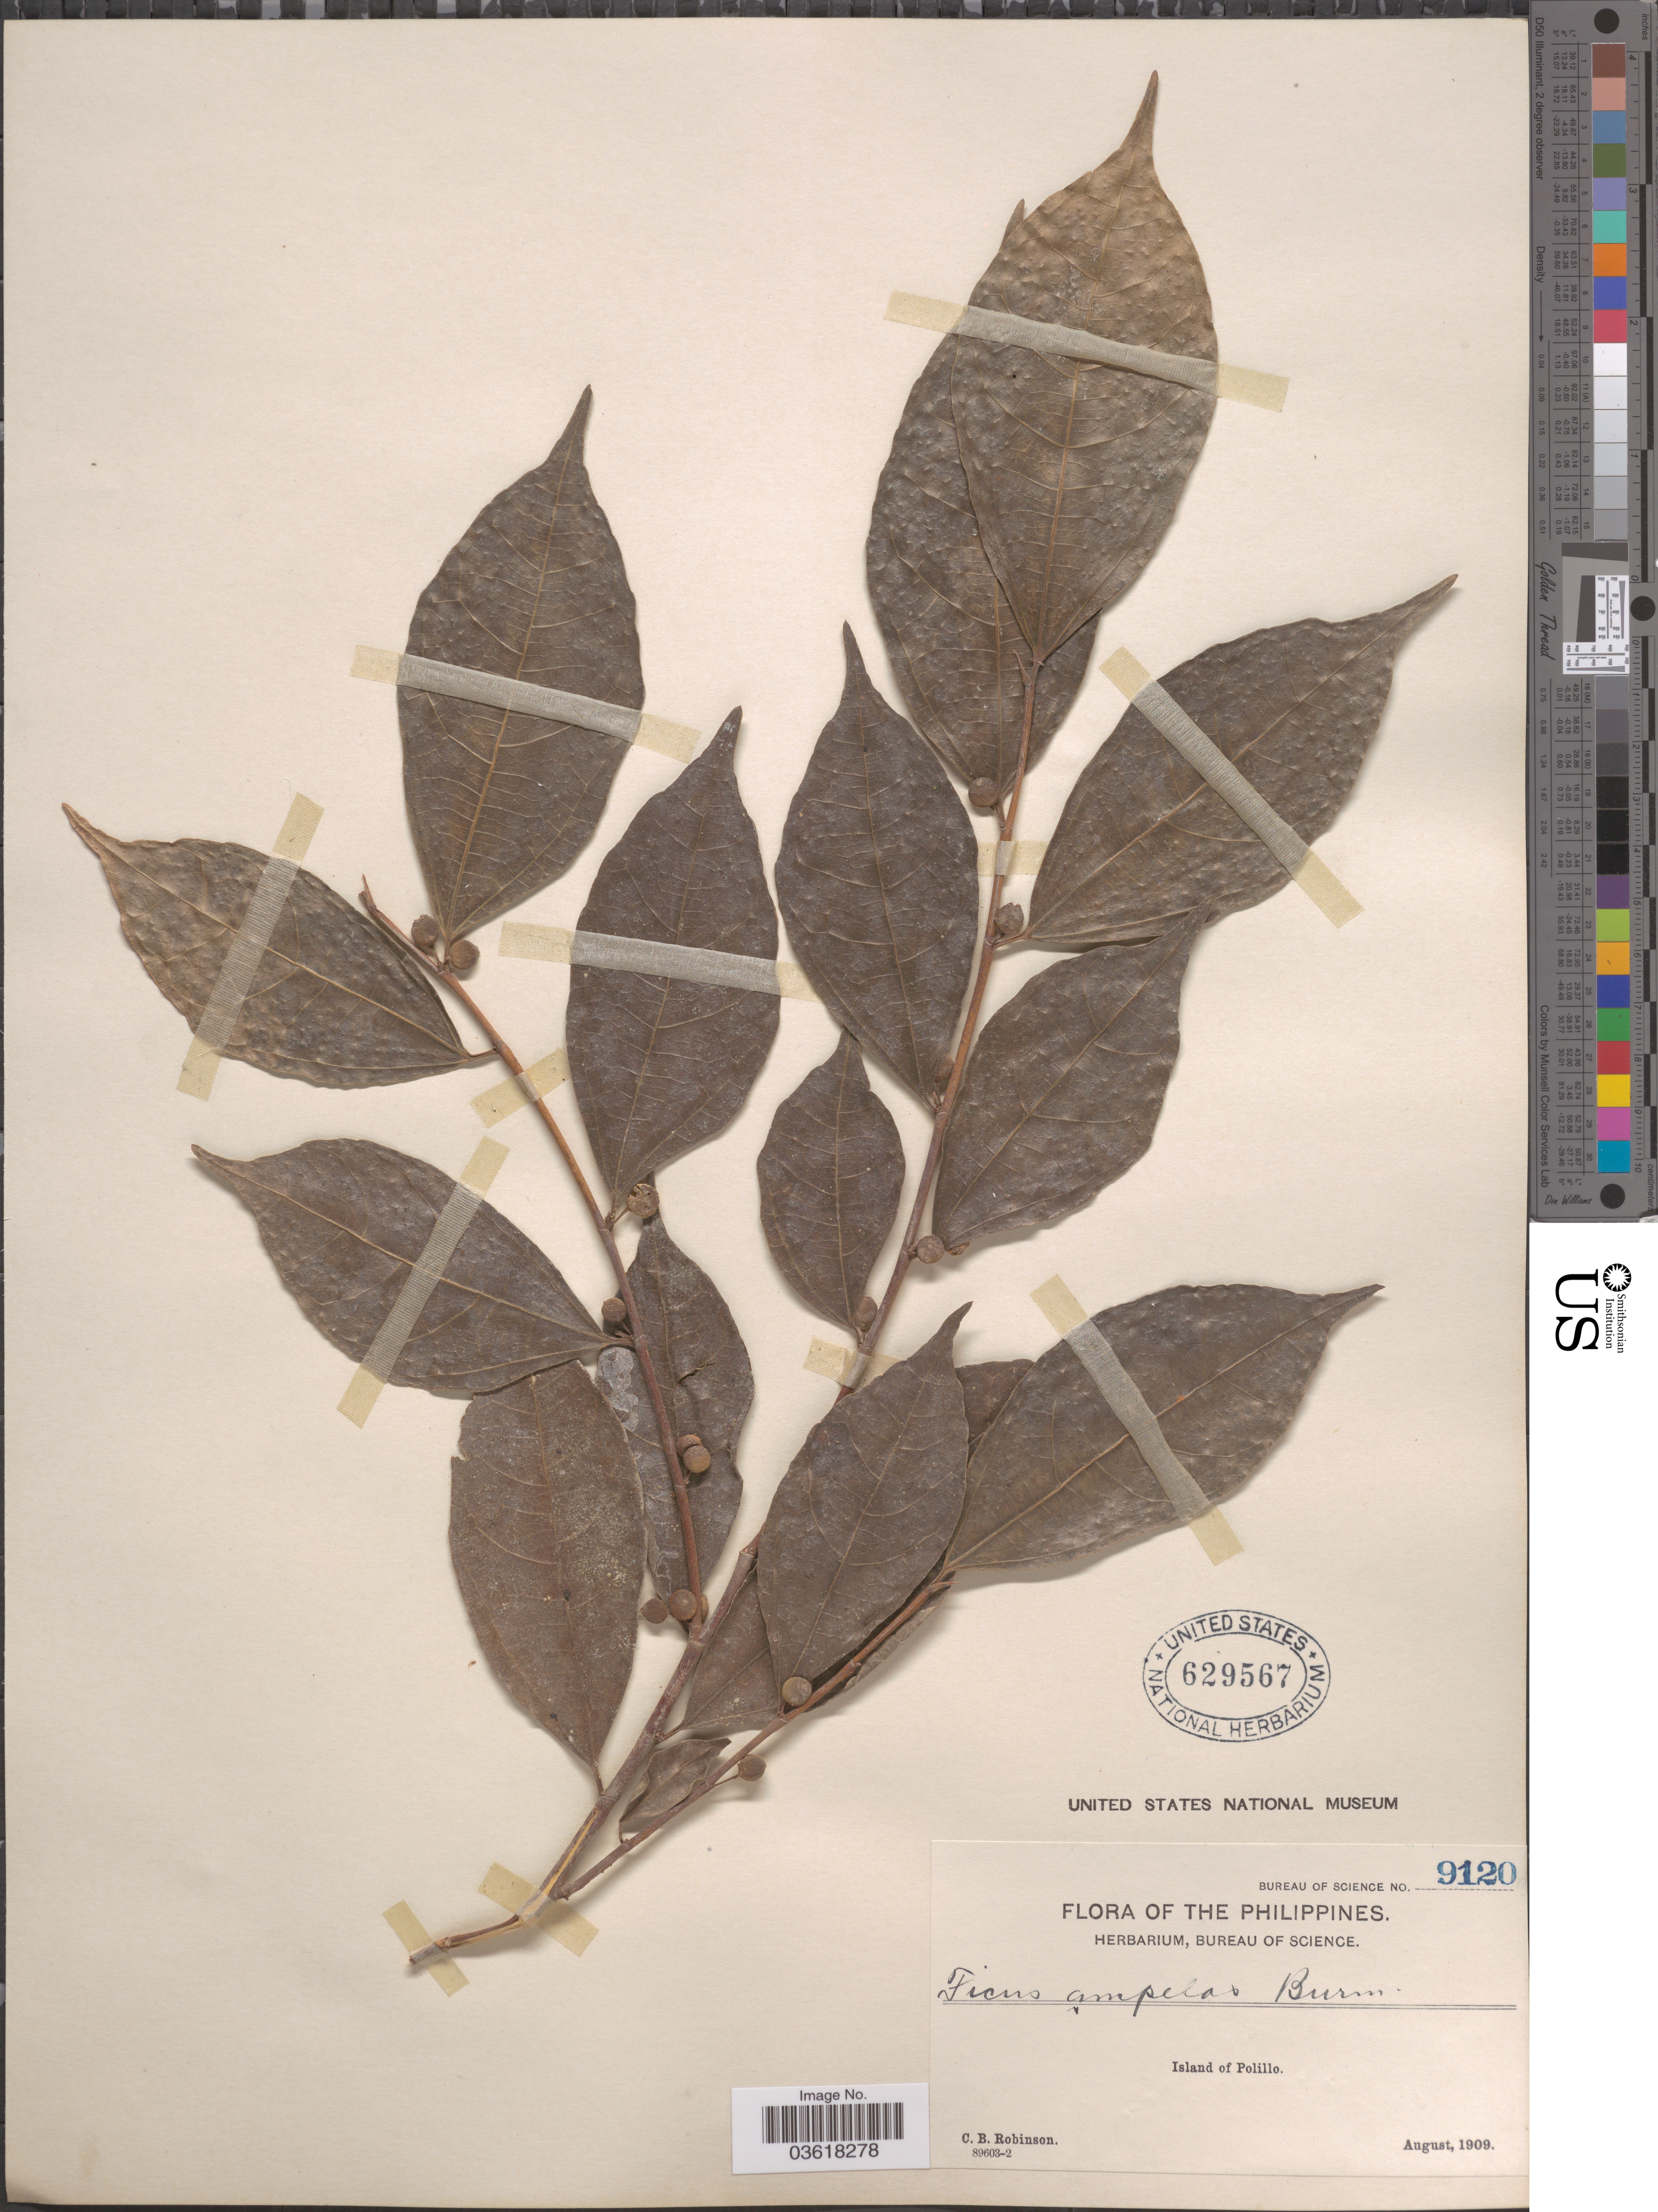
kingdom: Plantae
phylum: Tracheophyta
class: Magnoliopsida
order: Rosales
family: Moraceae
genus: Ficus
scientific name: Ficus ampelos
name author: Burm. f.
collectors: C. Robinson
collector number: Bureau of Science 9120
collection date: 1909-08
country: Philippines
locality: Island of Polillo.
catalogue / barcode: US 629567